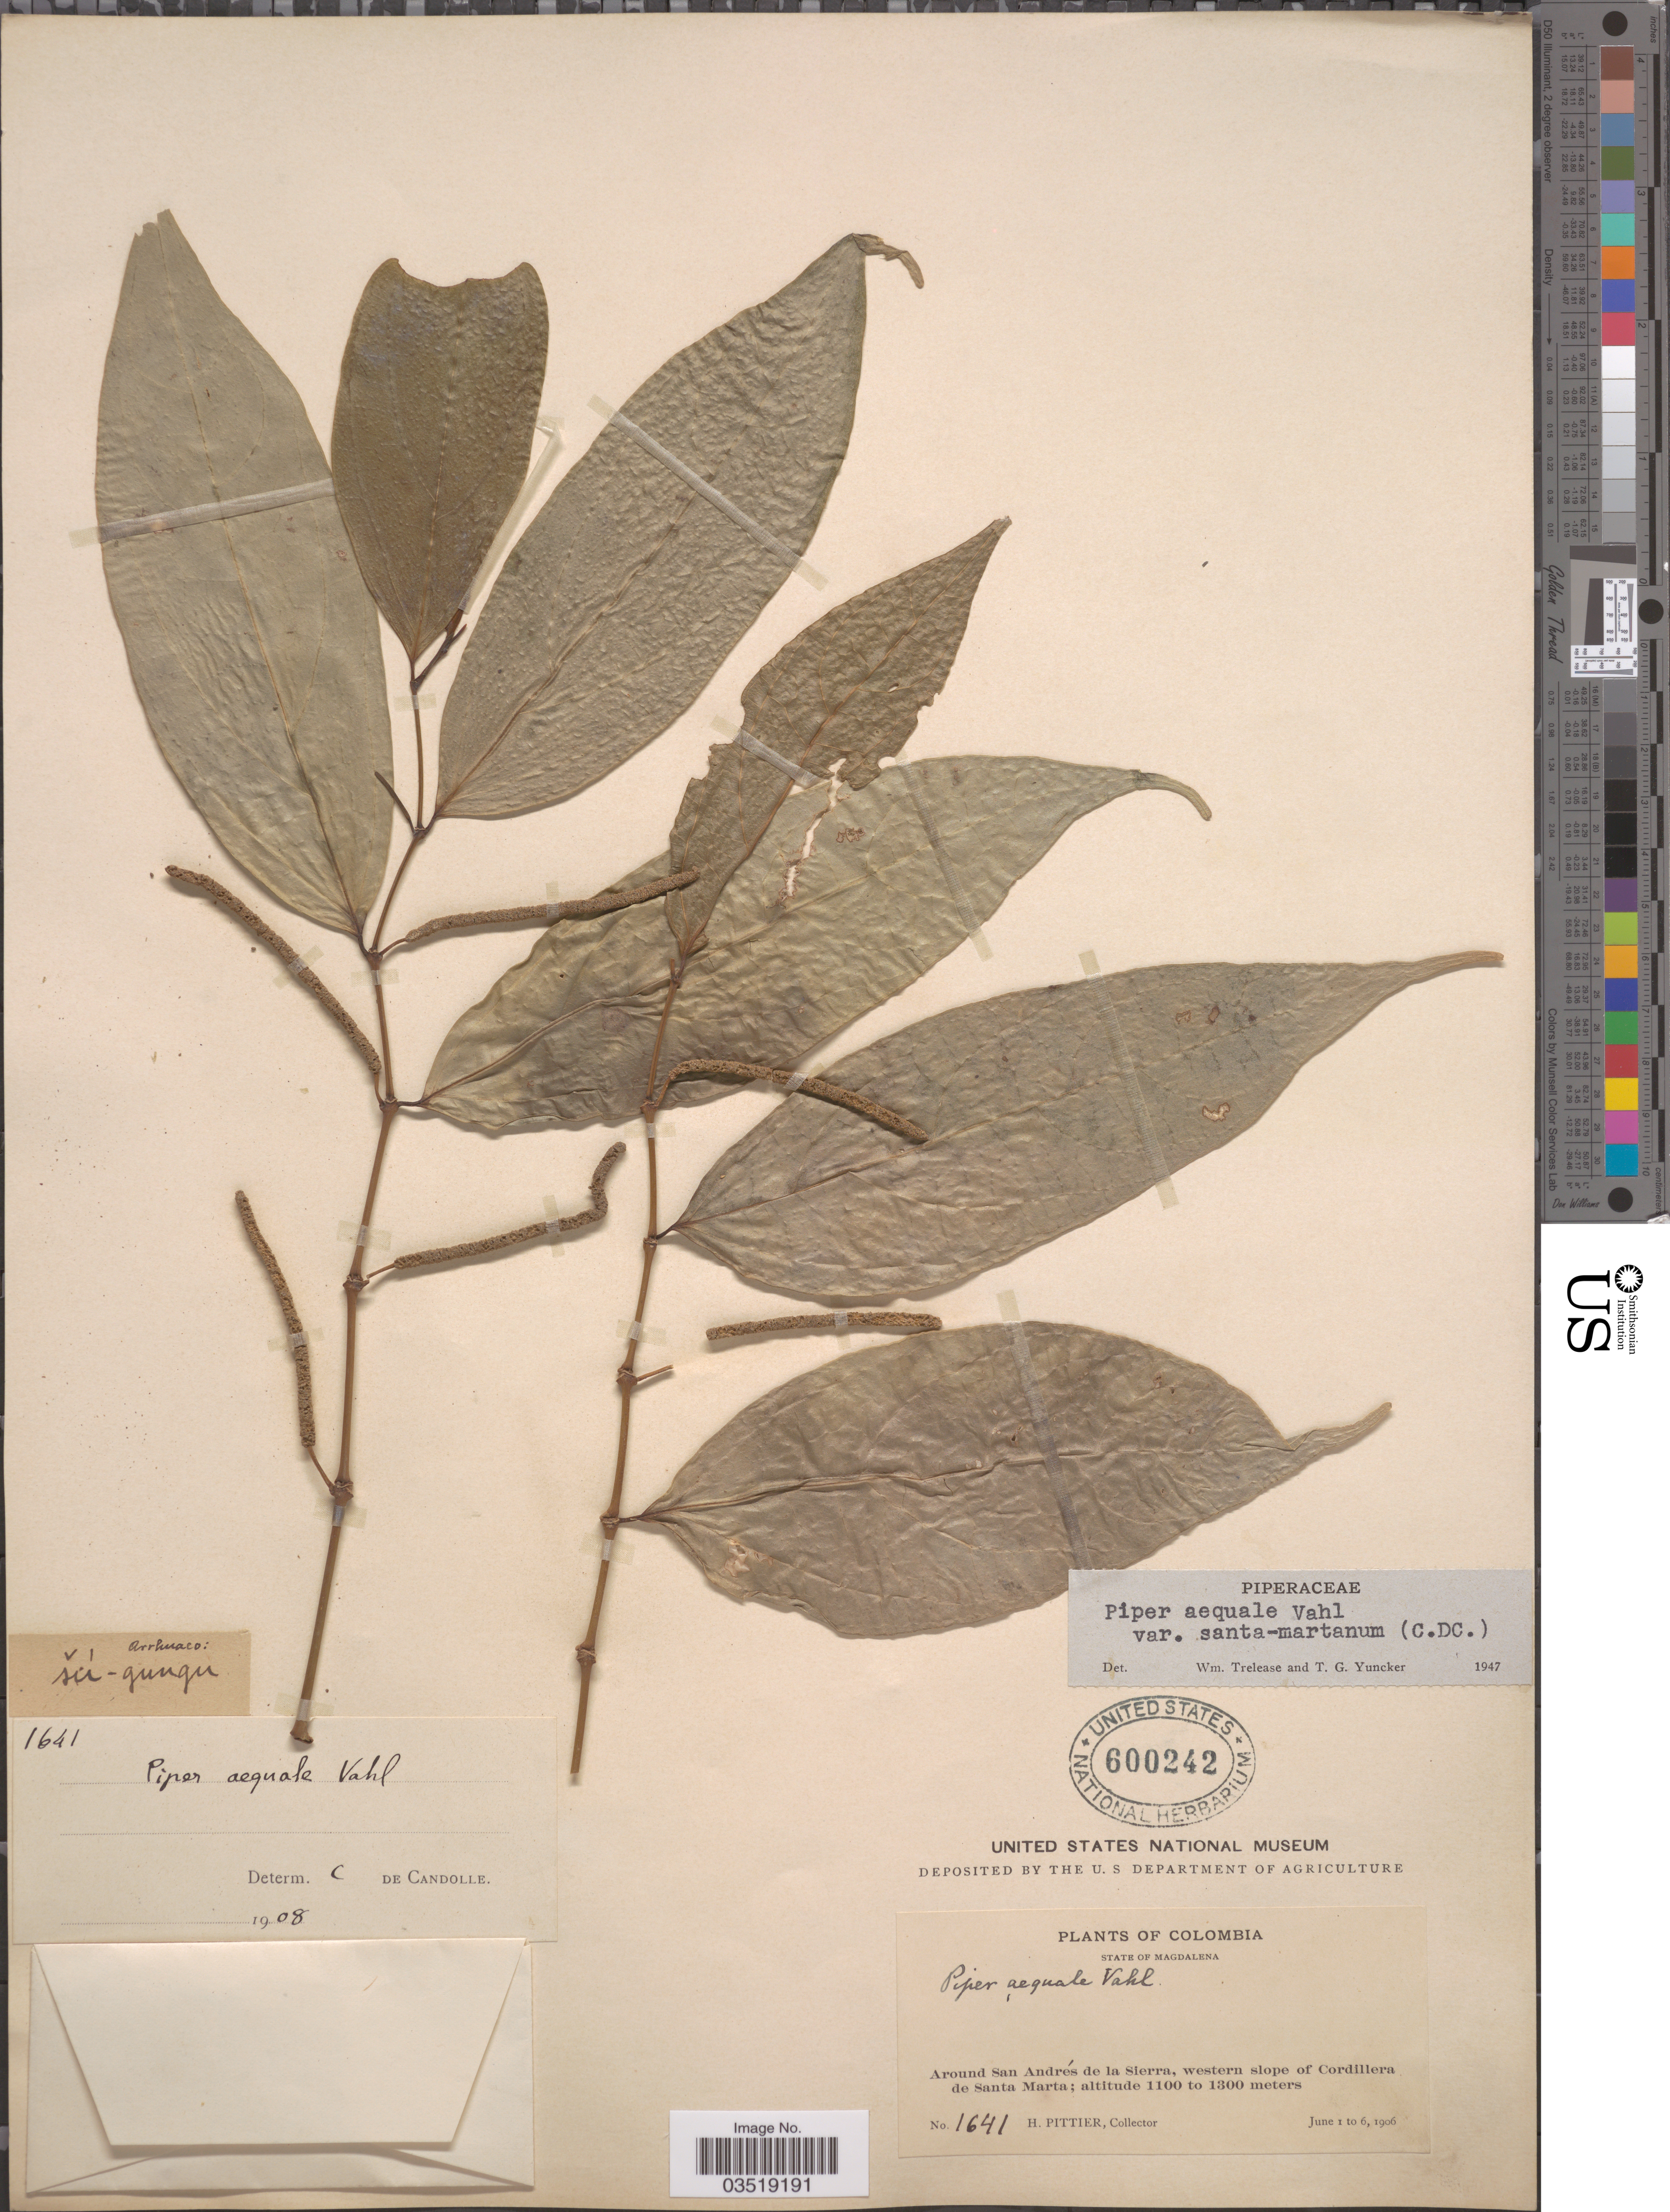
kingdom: Plantae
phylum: Tracheophyta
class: Magnoliopsida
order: Piperales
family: Piperaceae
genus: Piper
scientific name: Piper aequale var. aequale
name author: Vahl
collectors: H. F. Pittier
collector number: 1641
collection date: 1906-06-01/1906-06-06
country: Colombia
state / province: Magdalena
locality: Around San Andrés de la Sierra, western slope of Cordillera de Santa Marta.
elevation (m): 1100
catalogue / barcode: US 600242